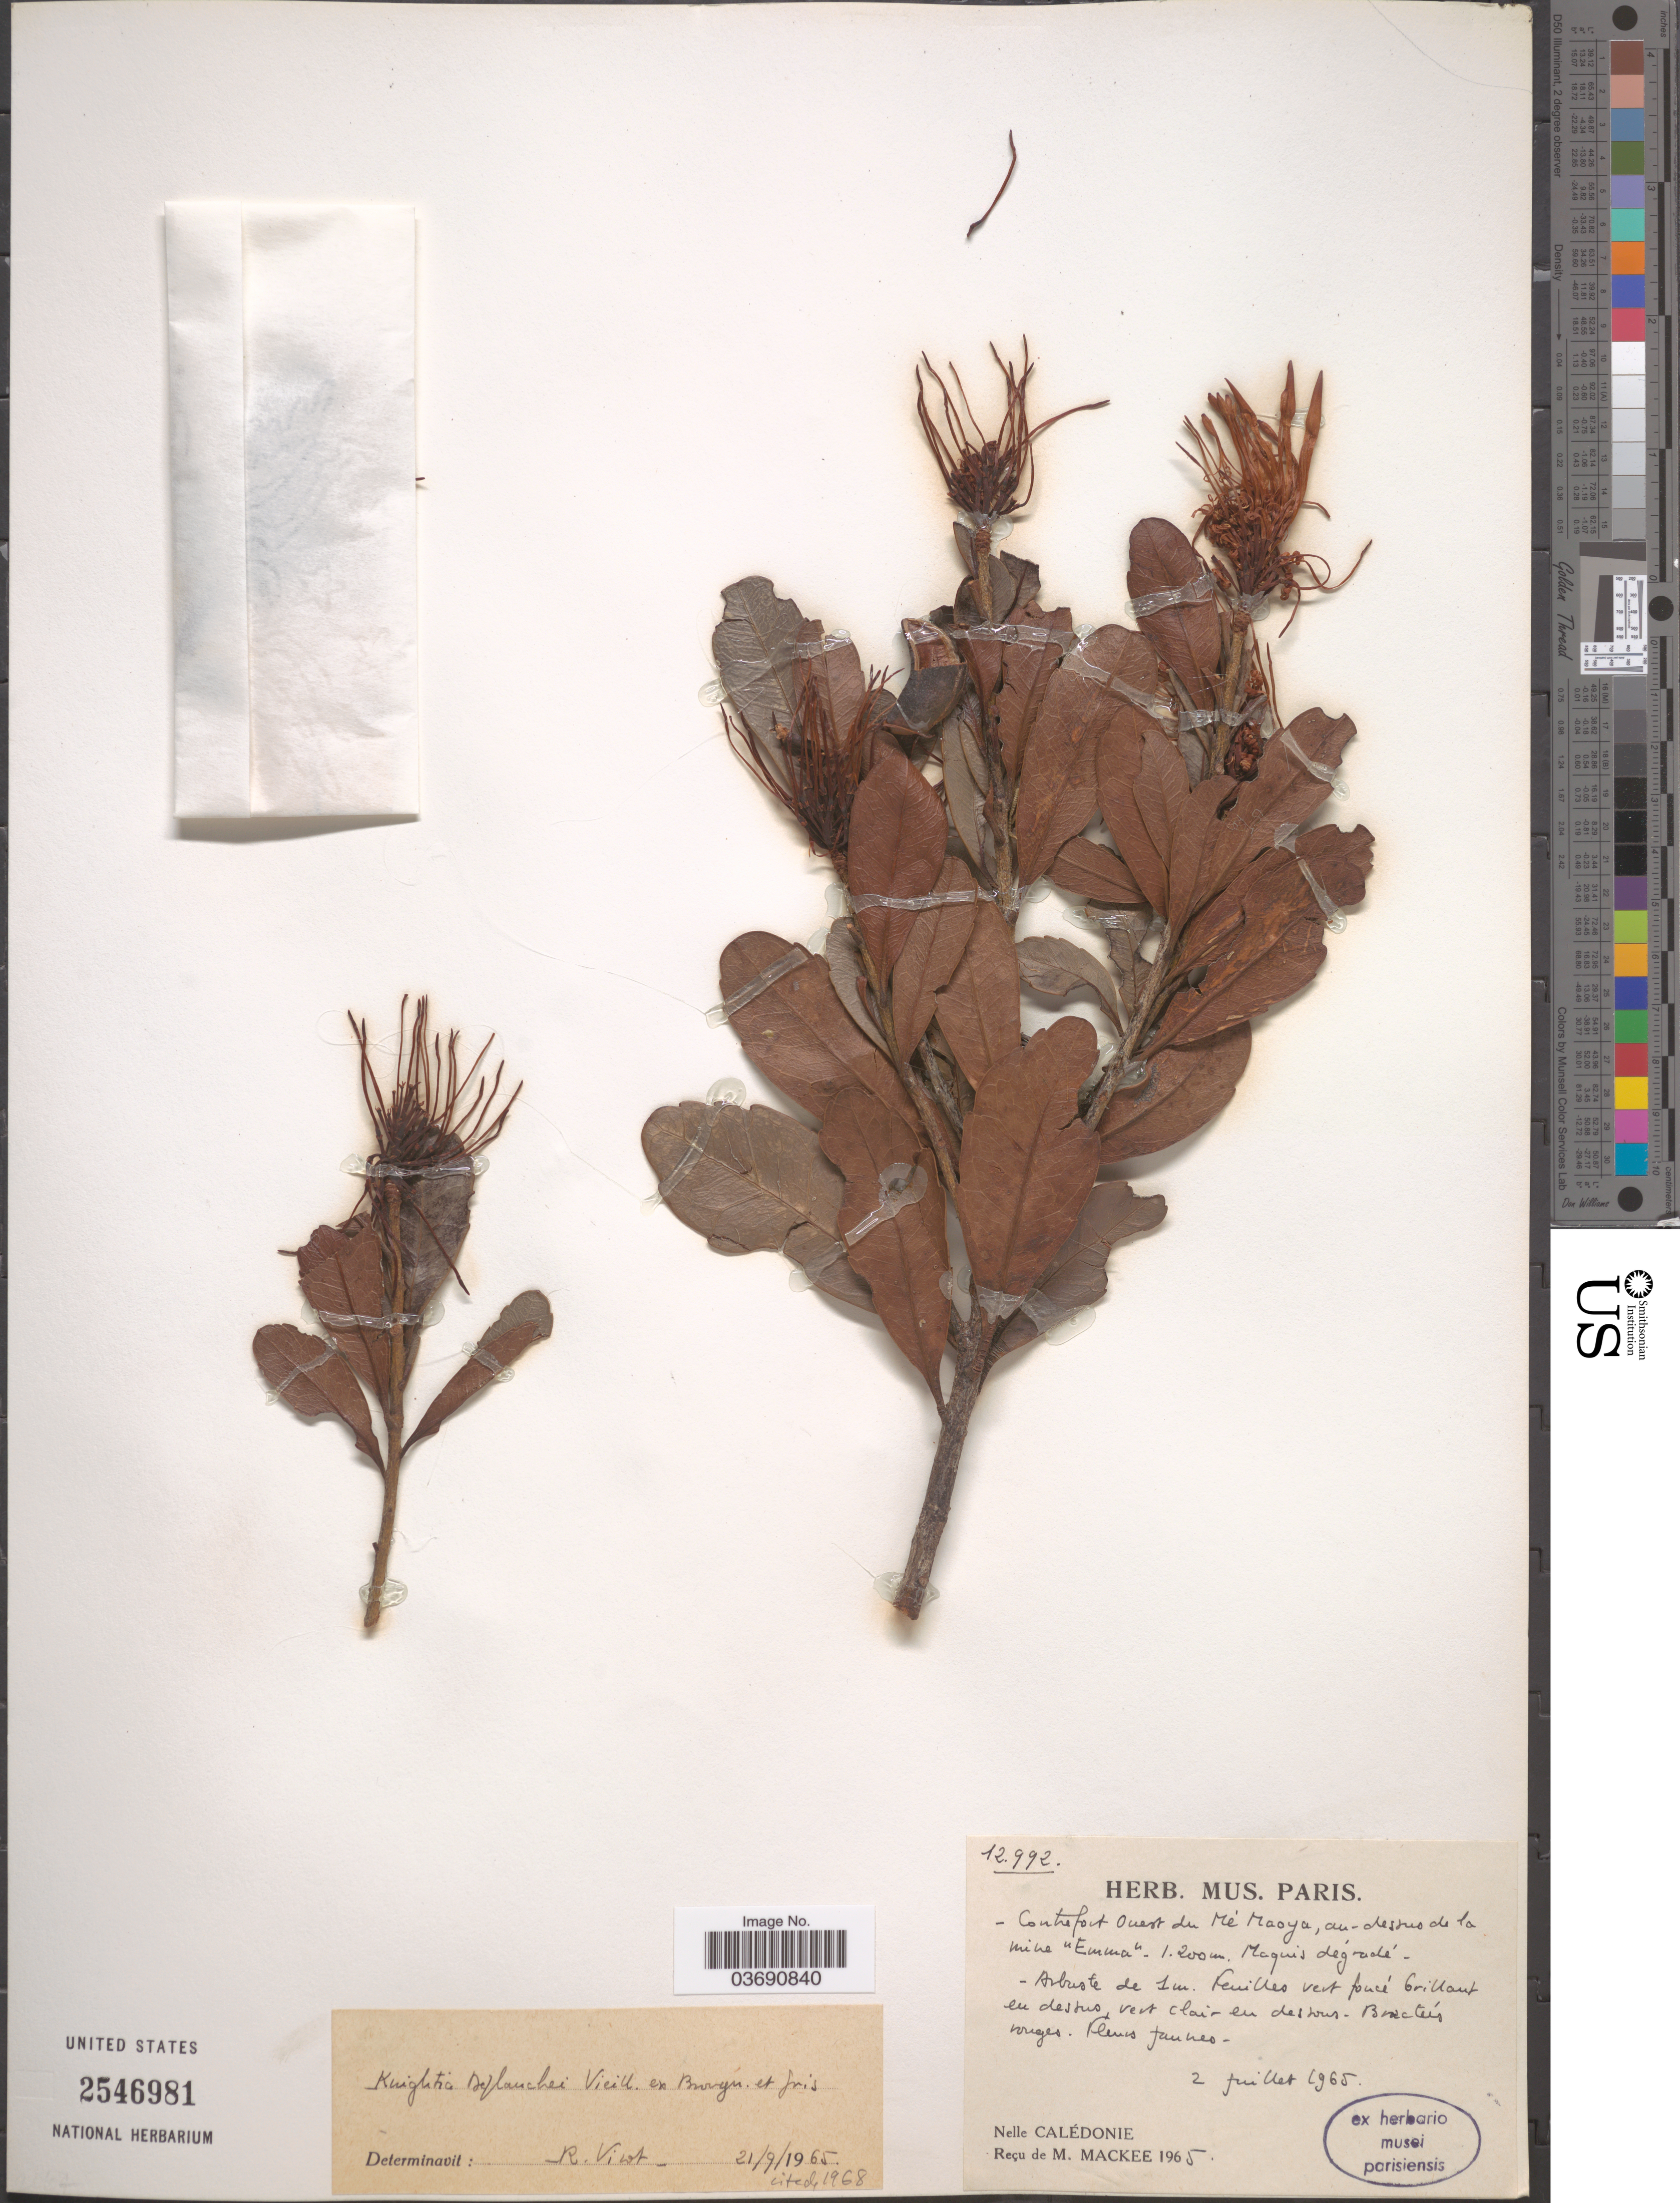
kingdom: Plantae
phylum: Tracheophyta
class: Magnoliopsida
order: Proteales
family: Proteaceae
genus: Knightia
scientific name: Knightia deplanchei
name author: Vieill. ex Brongn. & Gris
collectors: M. Mackee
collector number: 12992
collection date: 1965-07-02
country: New Caledonia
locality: Contrefort Ouest du Mt Maoya, au-desneo de la mine 'Emma'.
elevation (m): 1200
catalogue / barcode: US 2546981